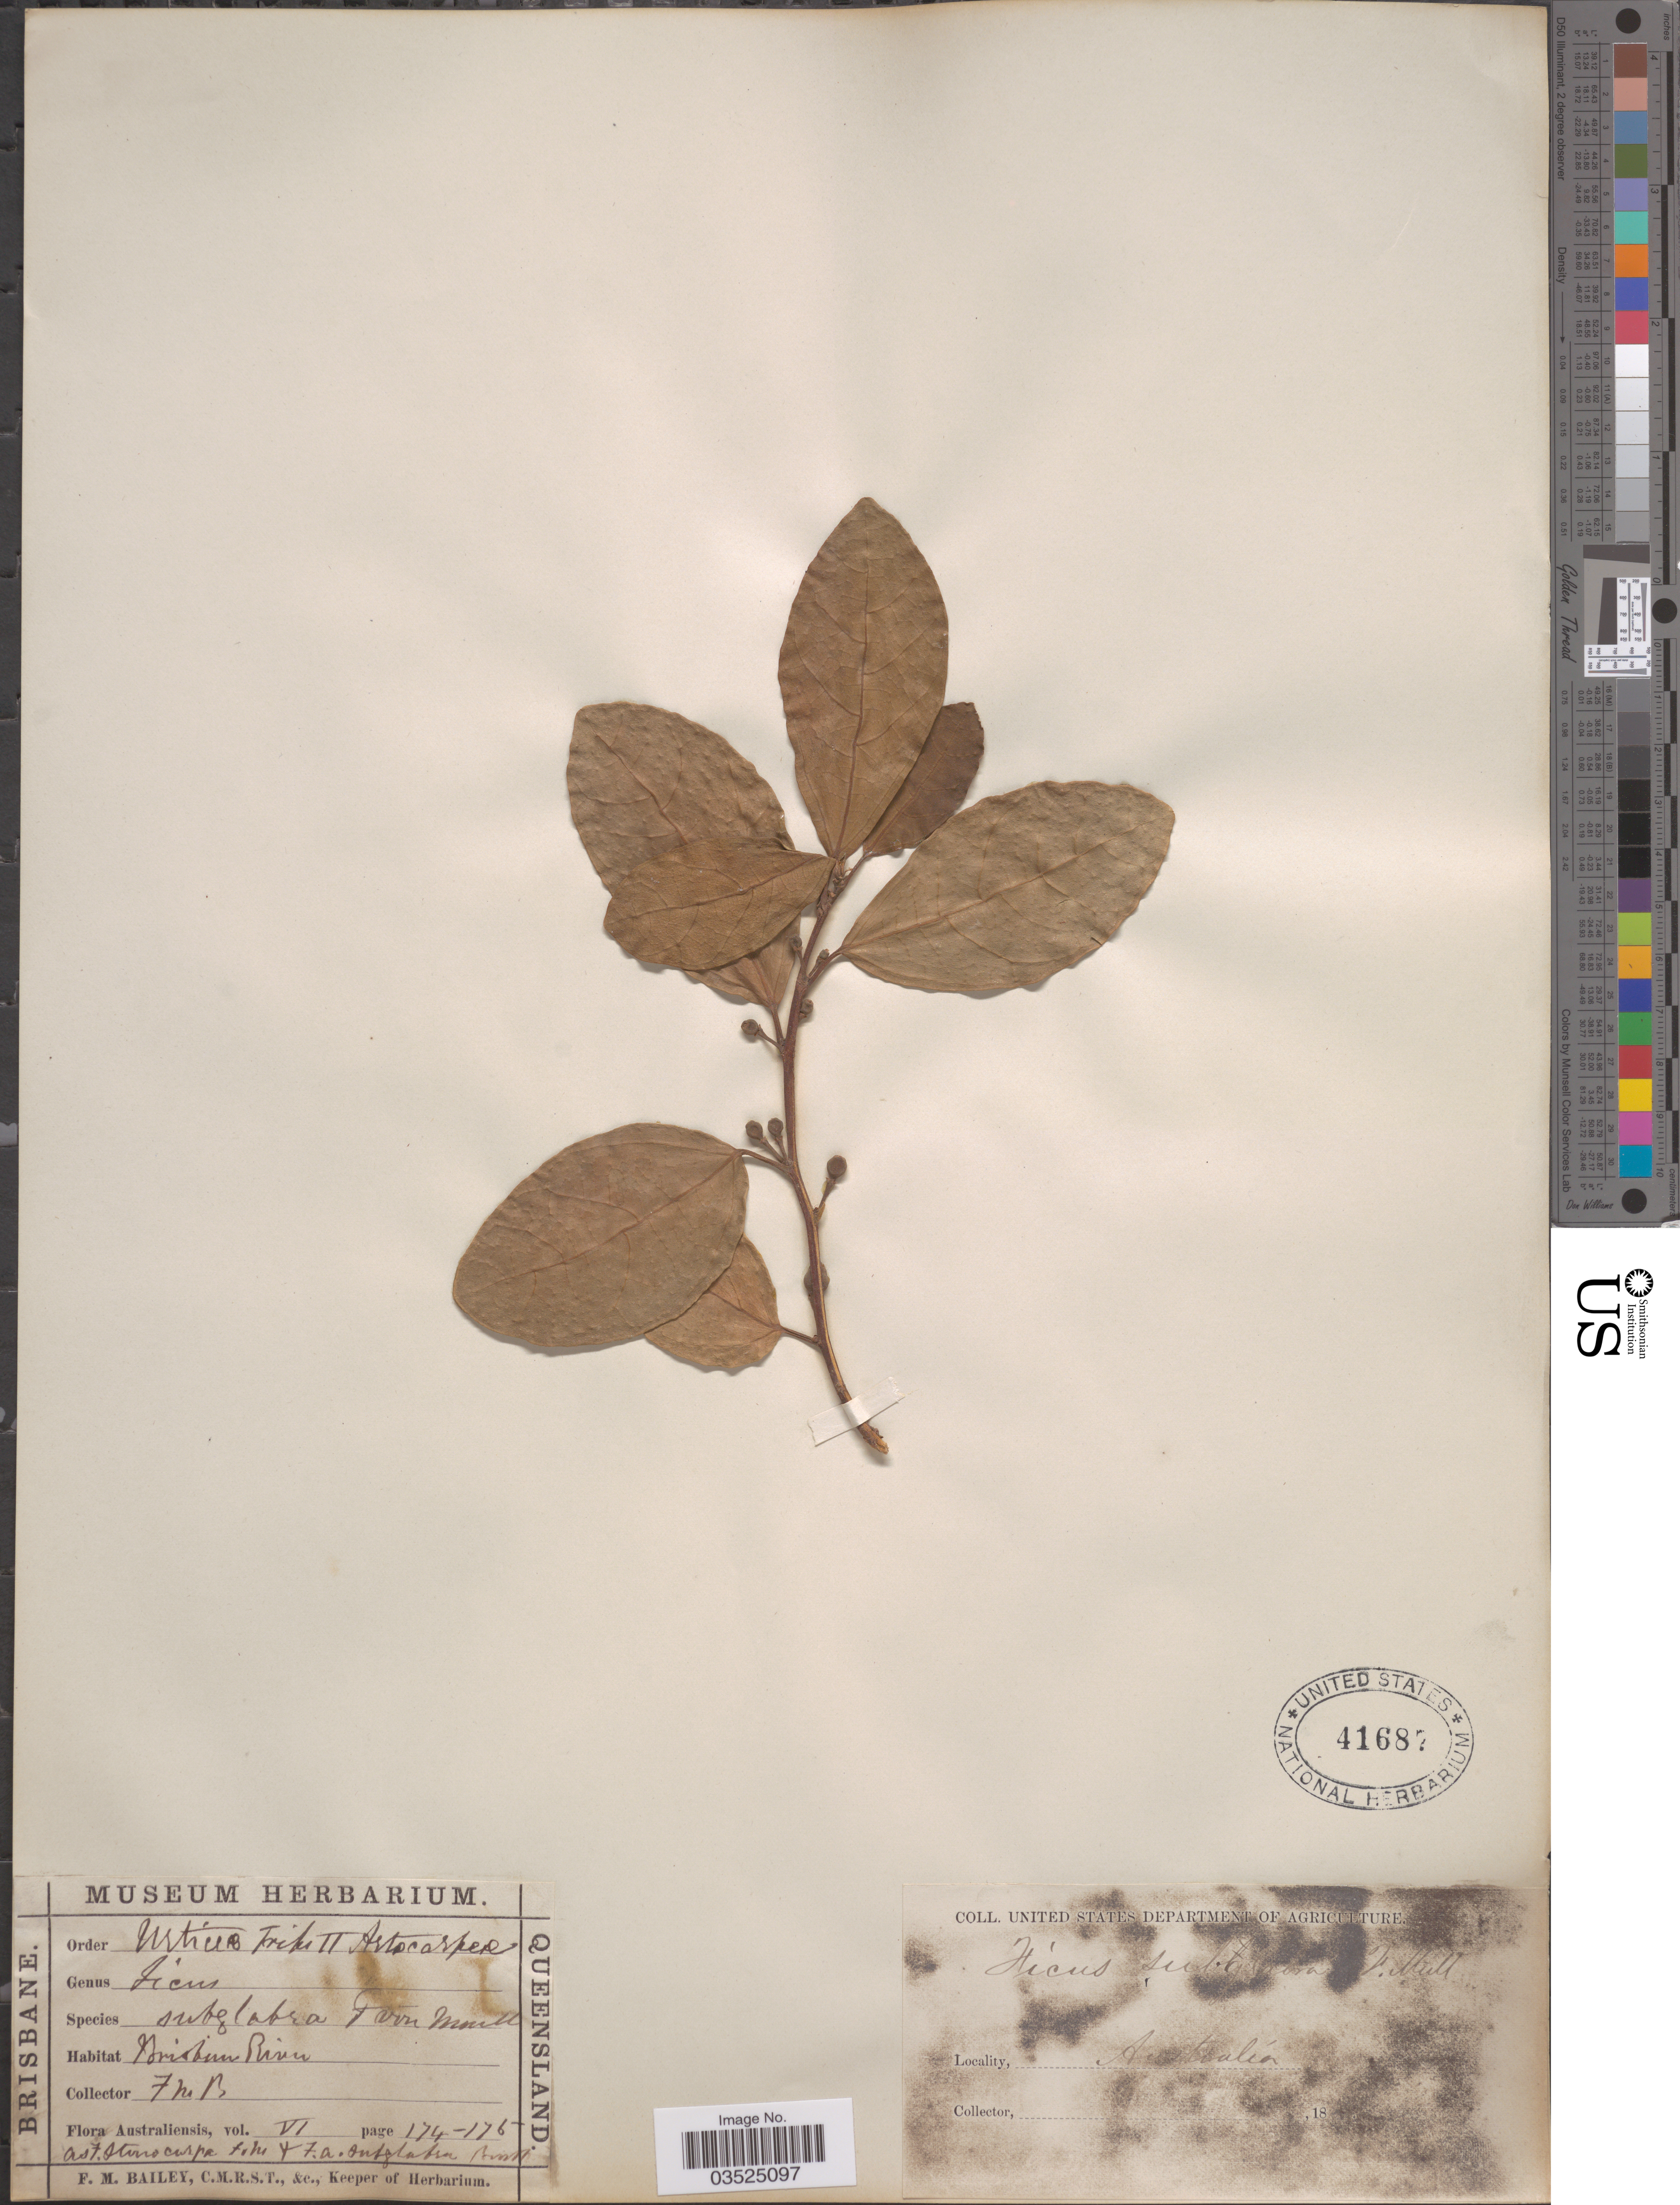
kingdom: Plantae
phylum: Tracheophyta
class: Magnoliopsida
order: Rosales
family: Moraceae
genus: Ficus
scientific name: Ficus subglabra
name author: (Benth.) F. Muell.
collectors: F. M. Bailey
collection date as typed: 18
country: Australia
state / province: Queensland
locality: Brisbane River.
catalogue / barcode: US 41687